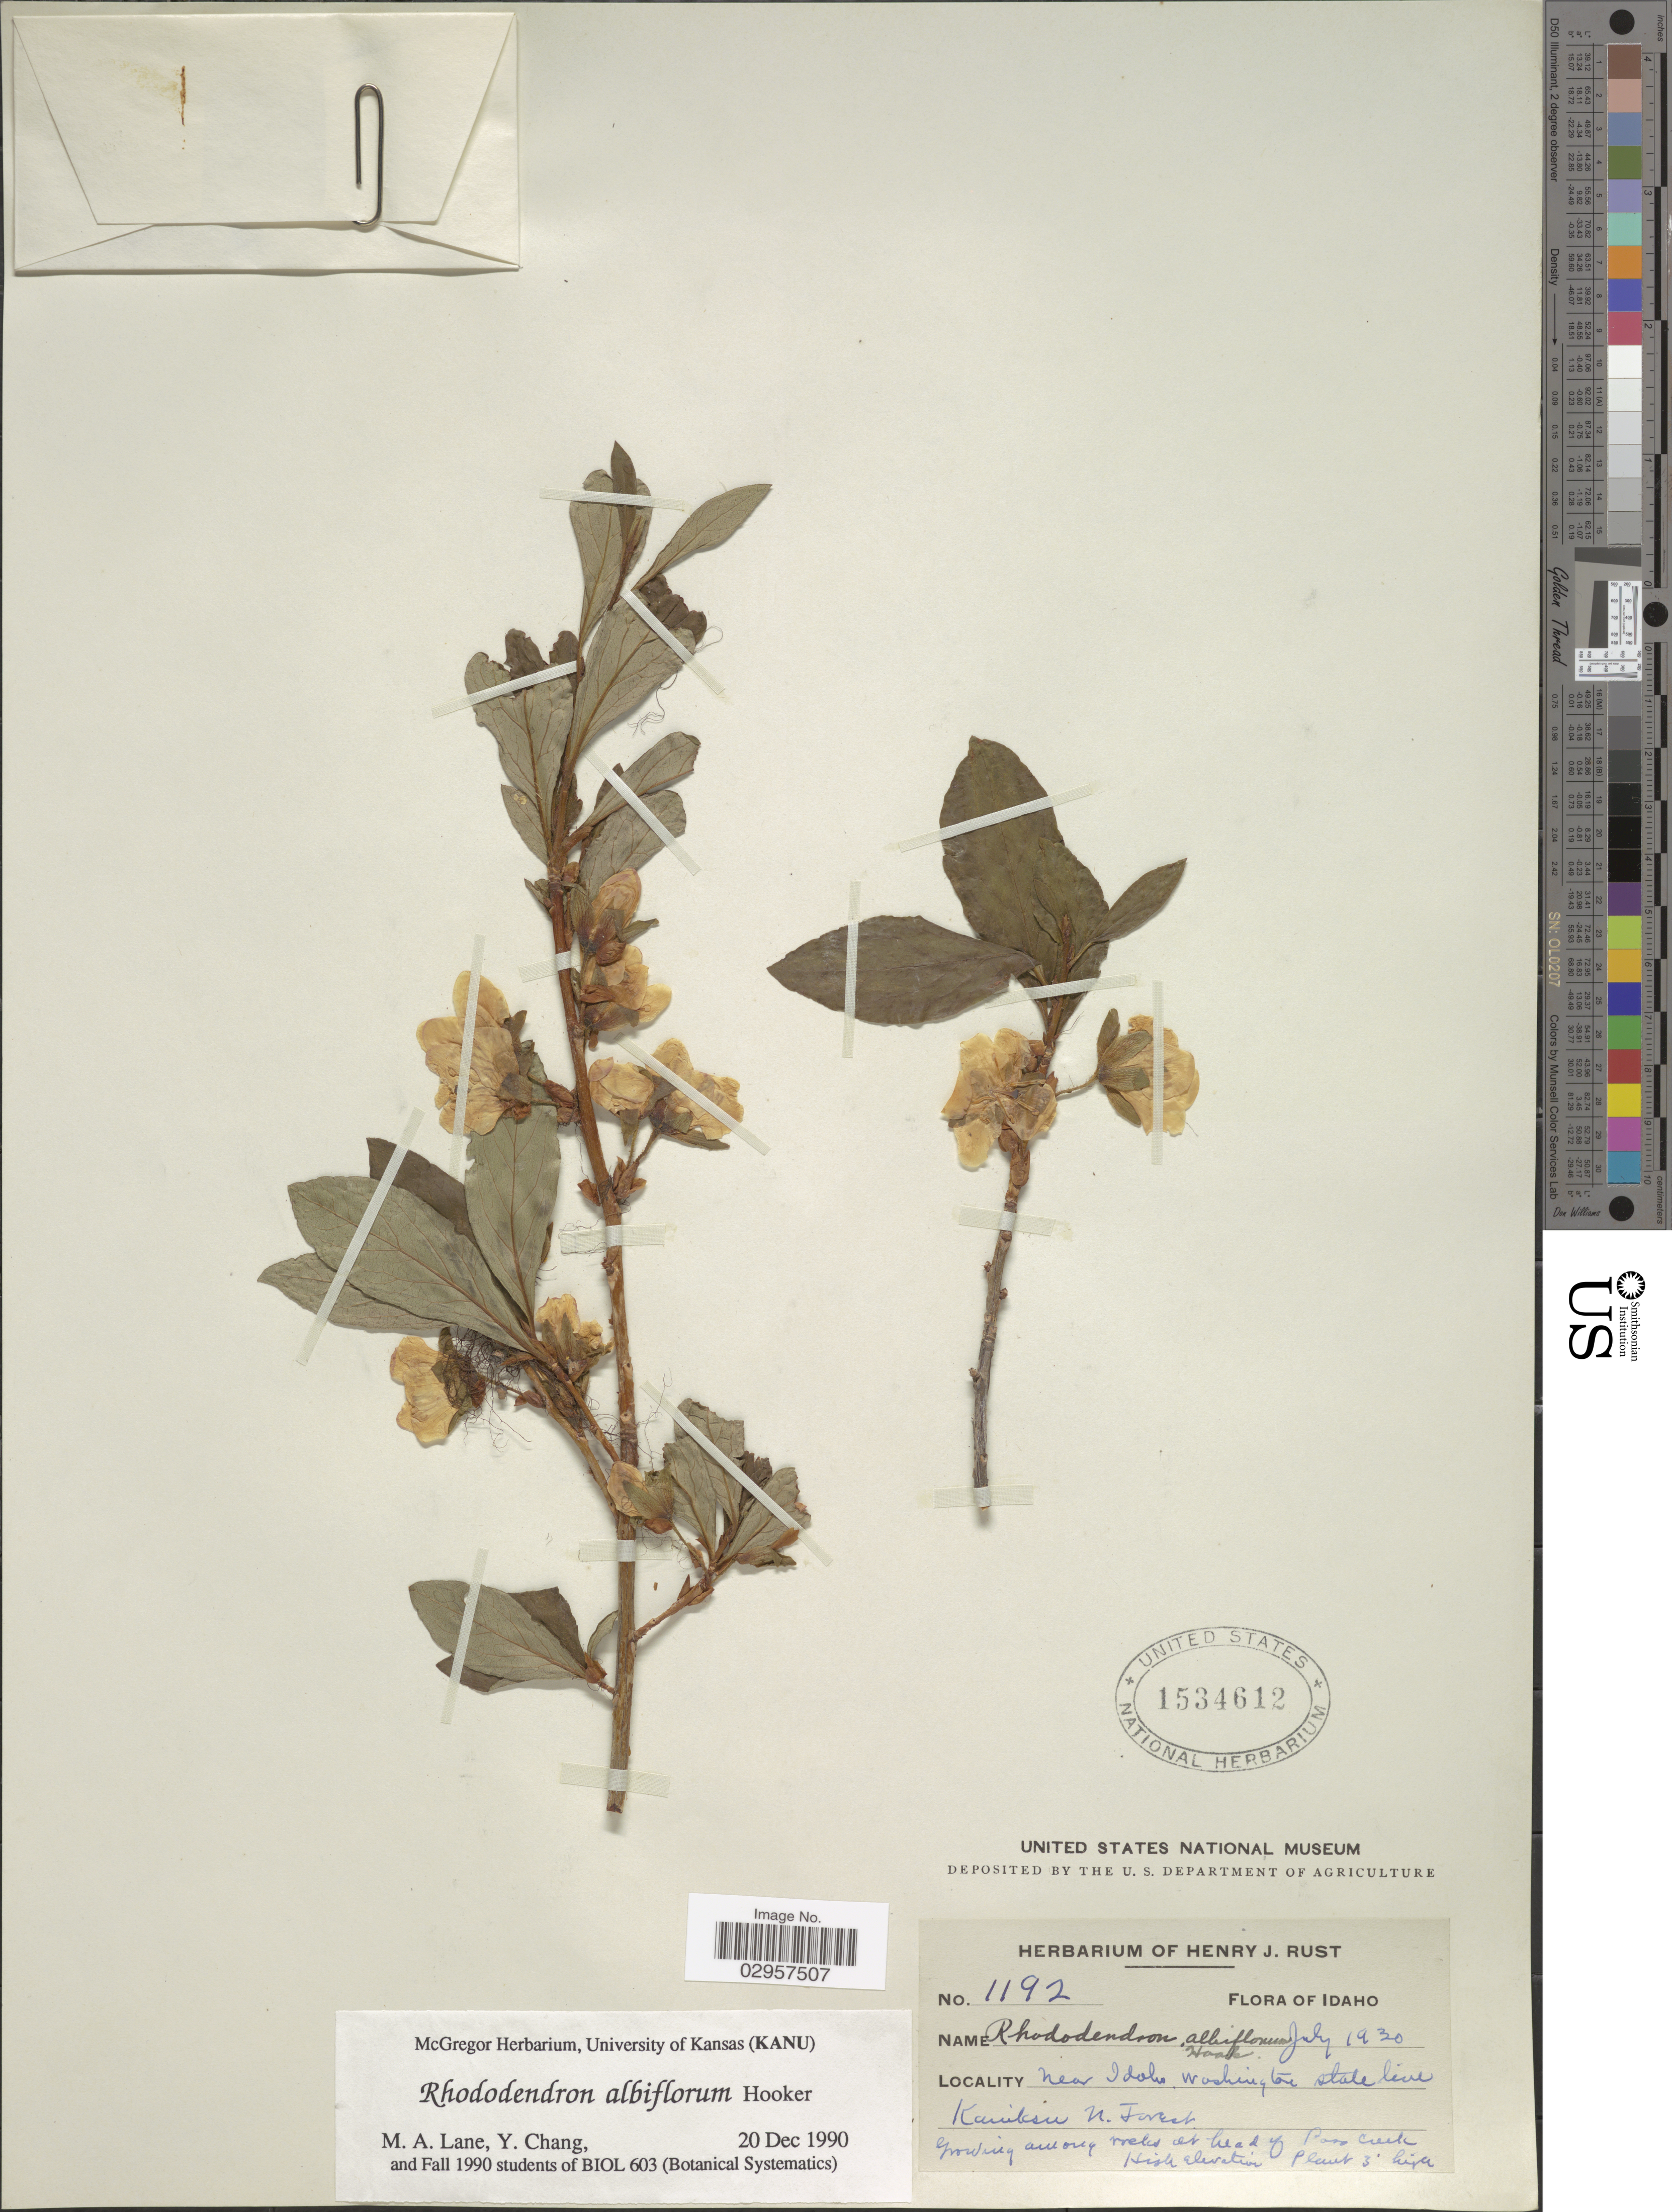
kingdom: Plantae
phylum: Tracheophyta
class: Magnoliopsida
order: Ericales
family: Ericaceae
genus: Rhododendron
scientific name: Rhododendron albiflorum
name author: Hook.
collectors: ex herb. Henry J. Rust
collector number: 1192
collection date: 1930-07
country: United States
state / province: Idaho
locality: Near Idaho, Washington state line. Kaniksu N. Forest. At head of Pass Creek.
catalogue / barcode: US 1534612